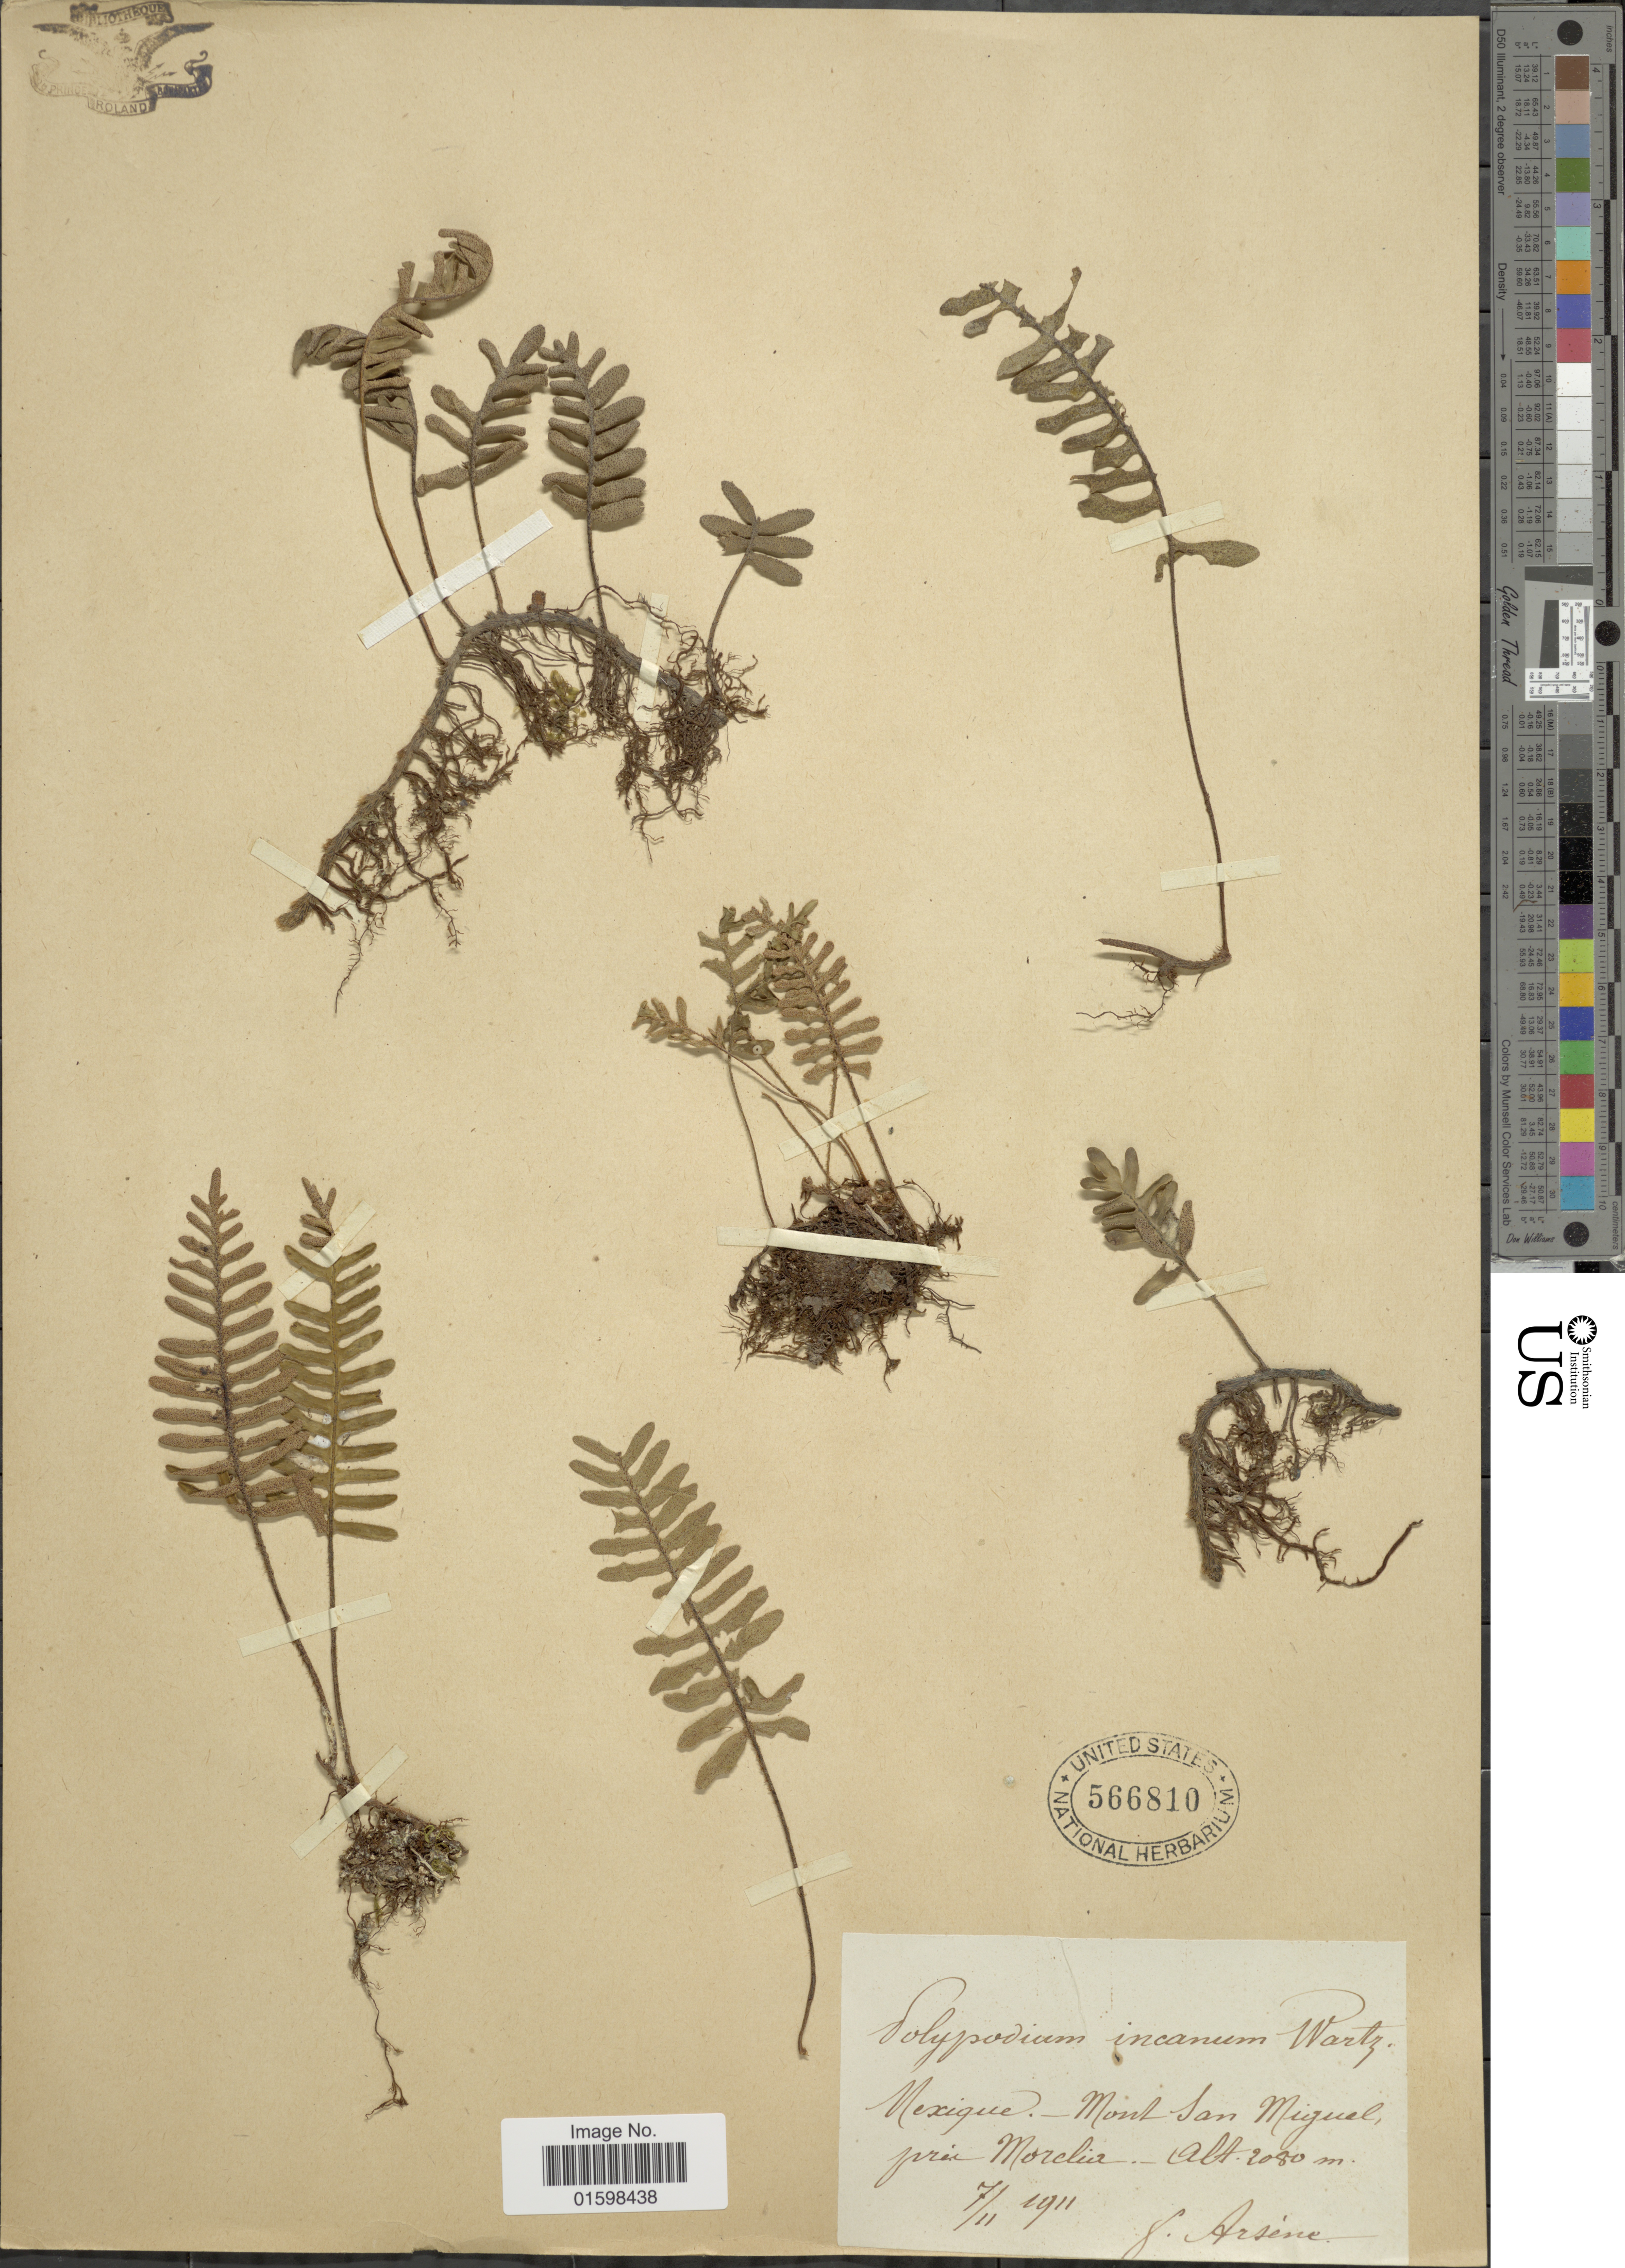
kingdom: Plantae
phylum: Tracheophyta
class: Polypodiopsida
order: Polypodiales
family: Polypodiaceae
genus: Pleopeltis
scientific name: Pleopeltis polypodioides var. acicularis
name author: (Weath.) E.G. Andrews & Windham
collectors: F. Arsène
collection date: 1911-11-07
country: Mexico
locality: Mont San Miguel. pres Morelia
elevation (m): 2080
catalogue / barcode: US 566810